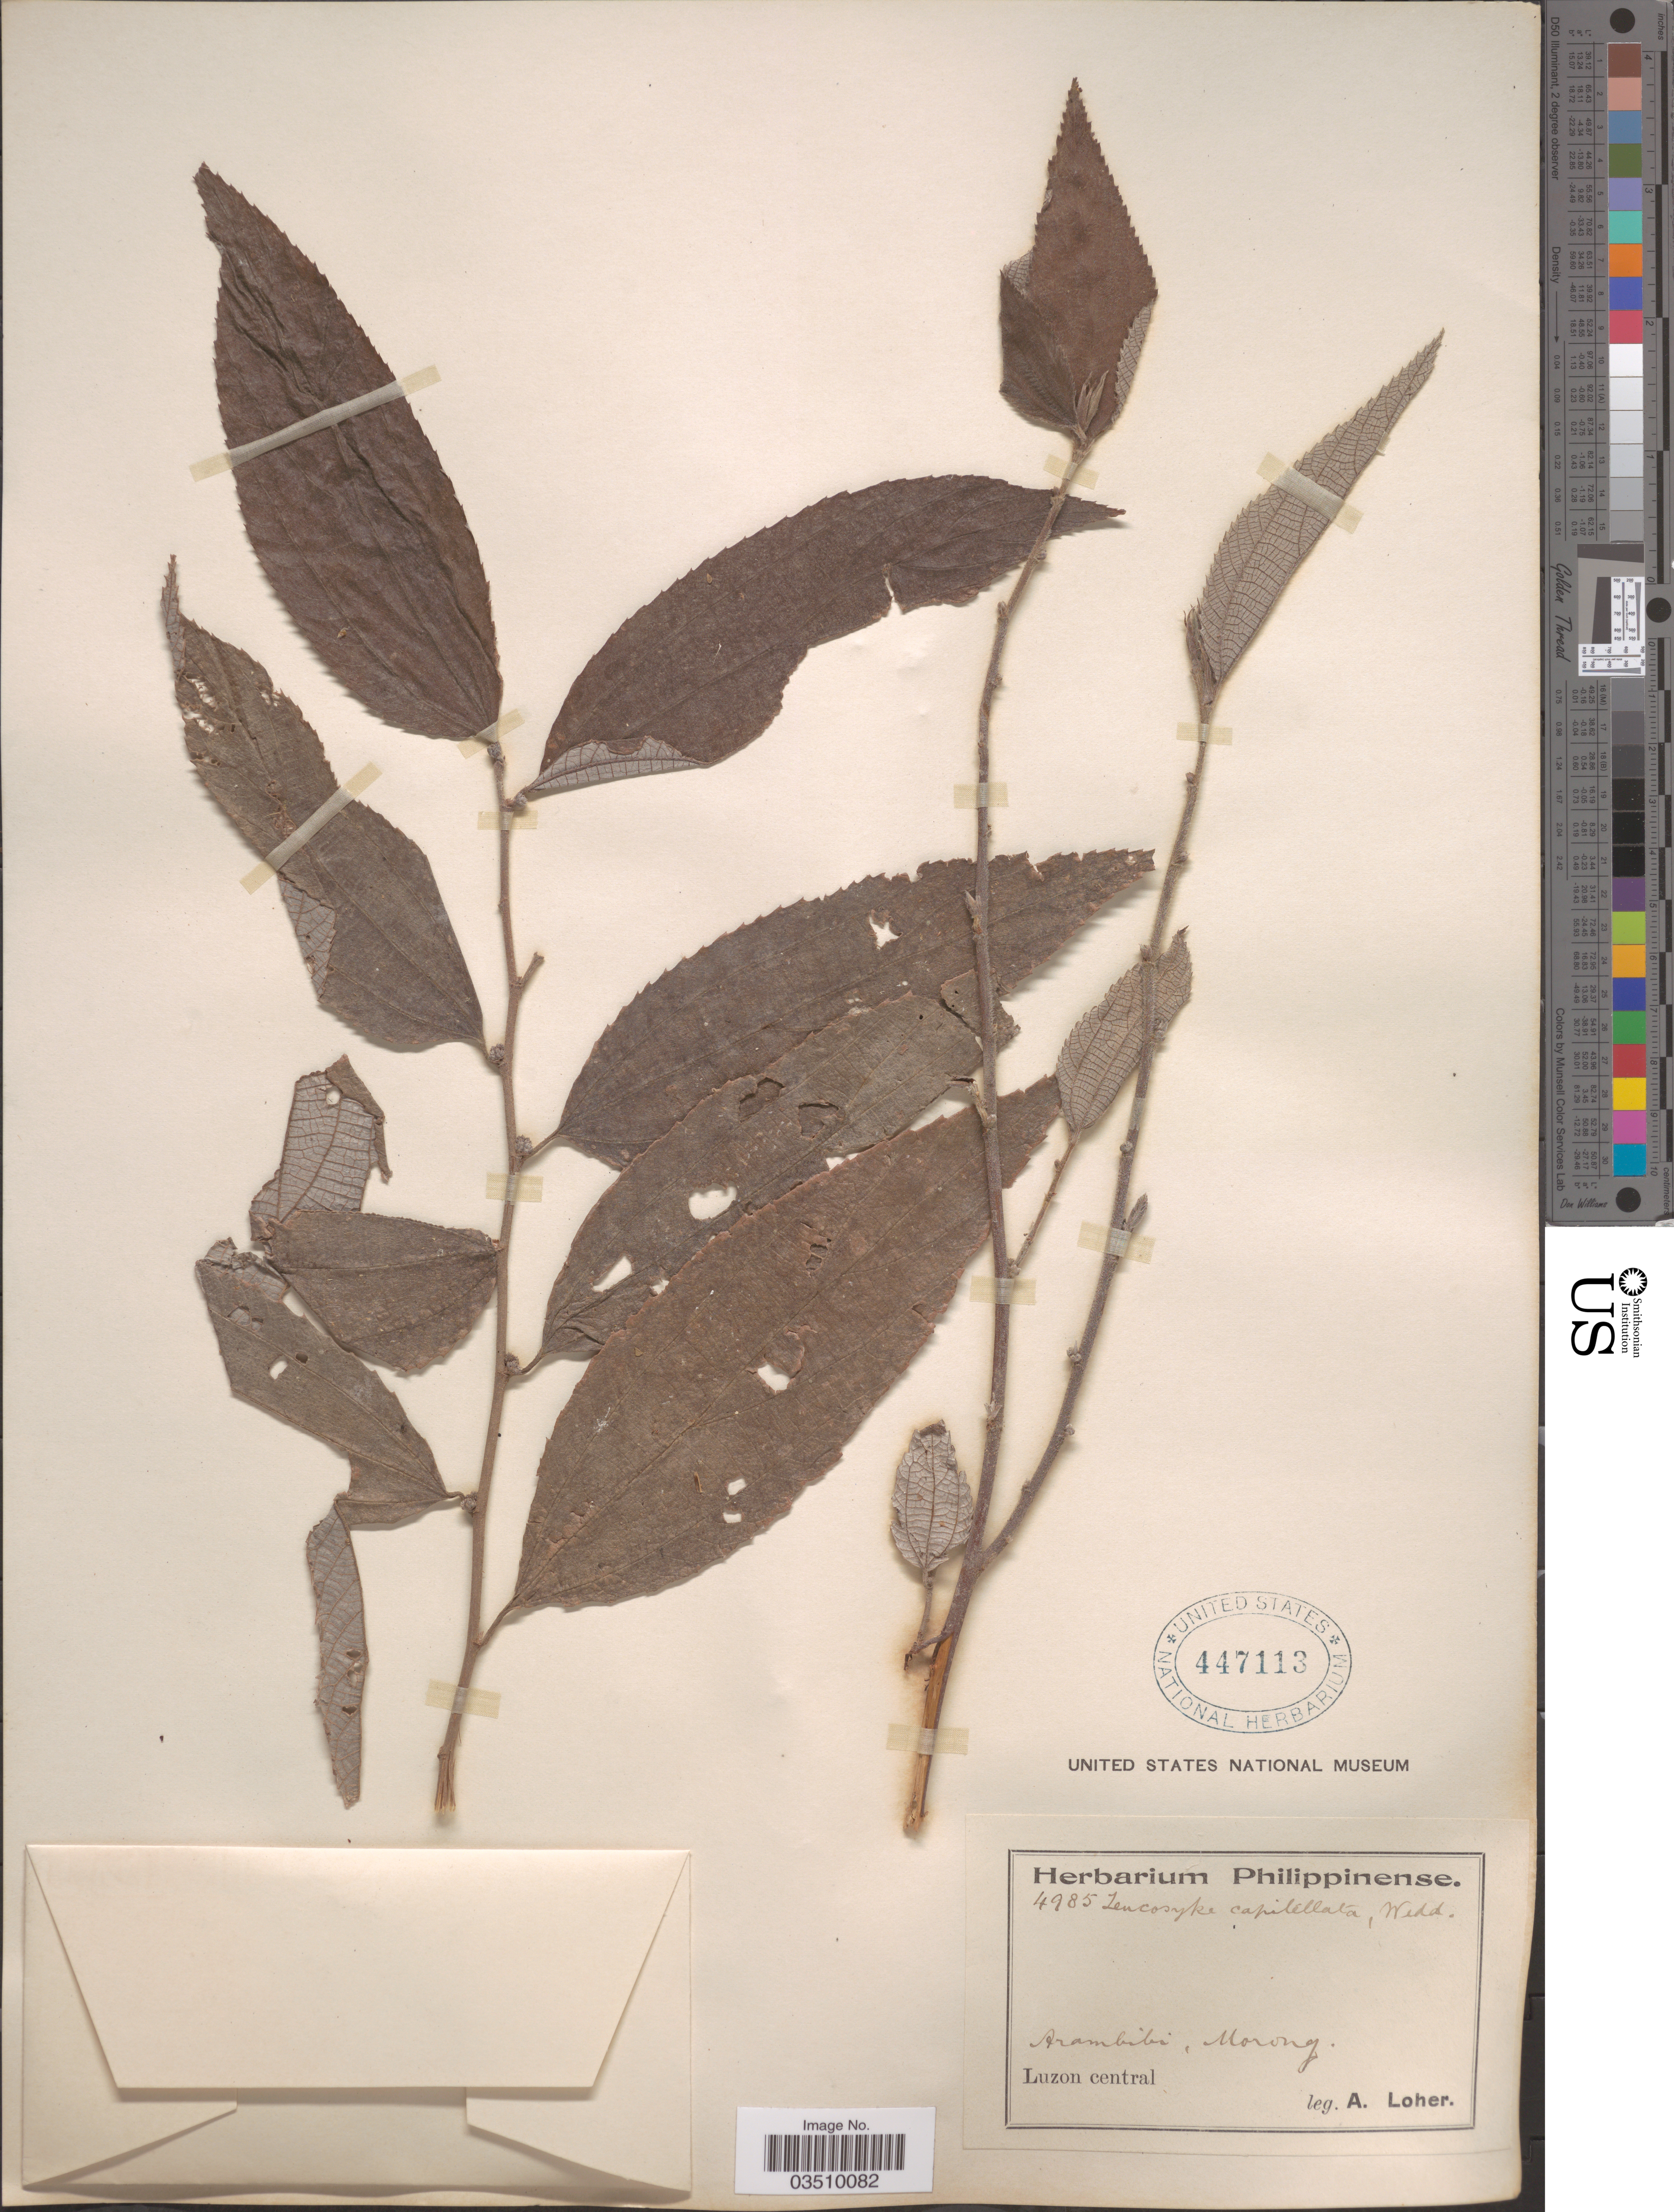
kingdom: Plantae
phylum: Tracheophyta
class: Magnoliopsida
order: Rosales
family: Urticaceae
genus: Leucosyke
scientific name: Leucosyke capitellata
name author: (Poir.) Wedd.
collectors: A. Loher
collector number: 4985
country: Philippines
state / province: Central Luzon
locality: Arambibi, Morong. Luzon central.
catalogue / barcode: US 447113